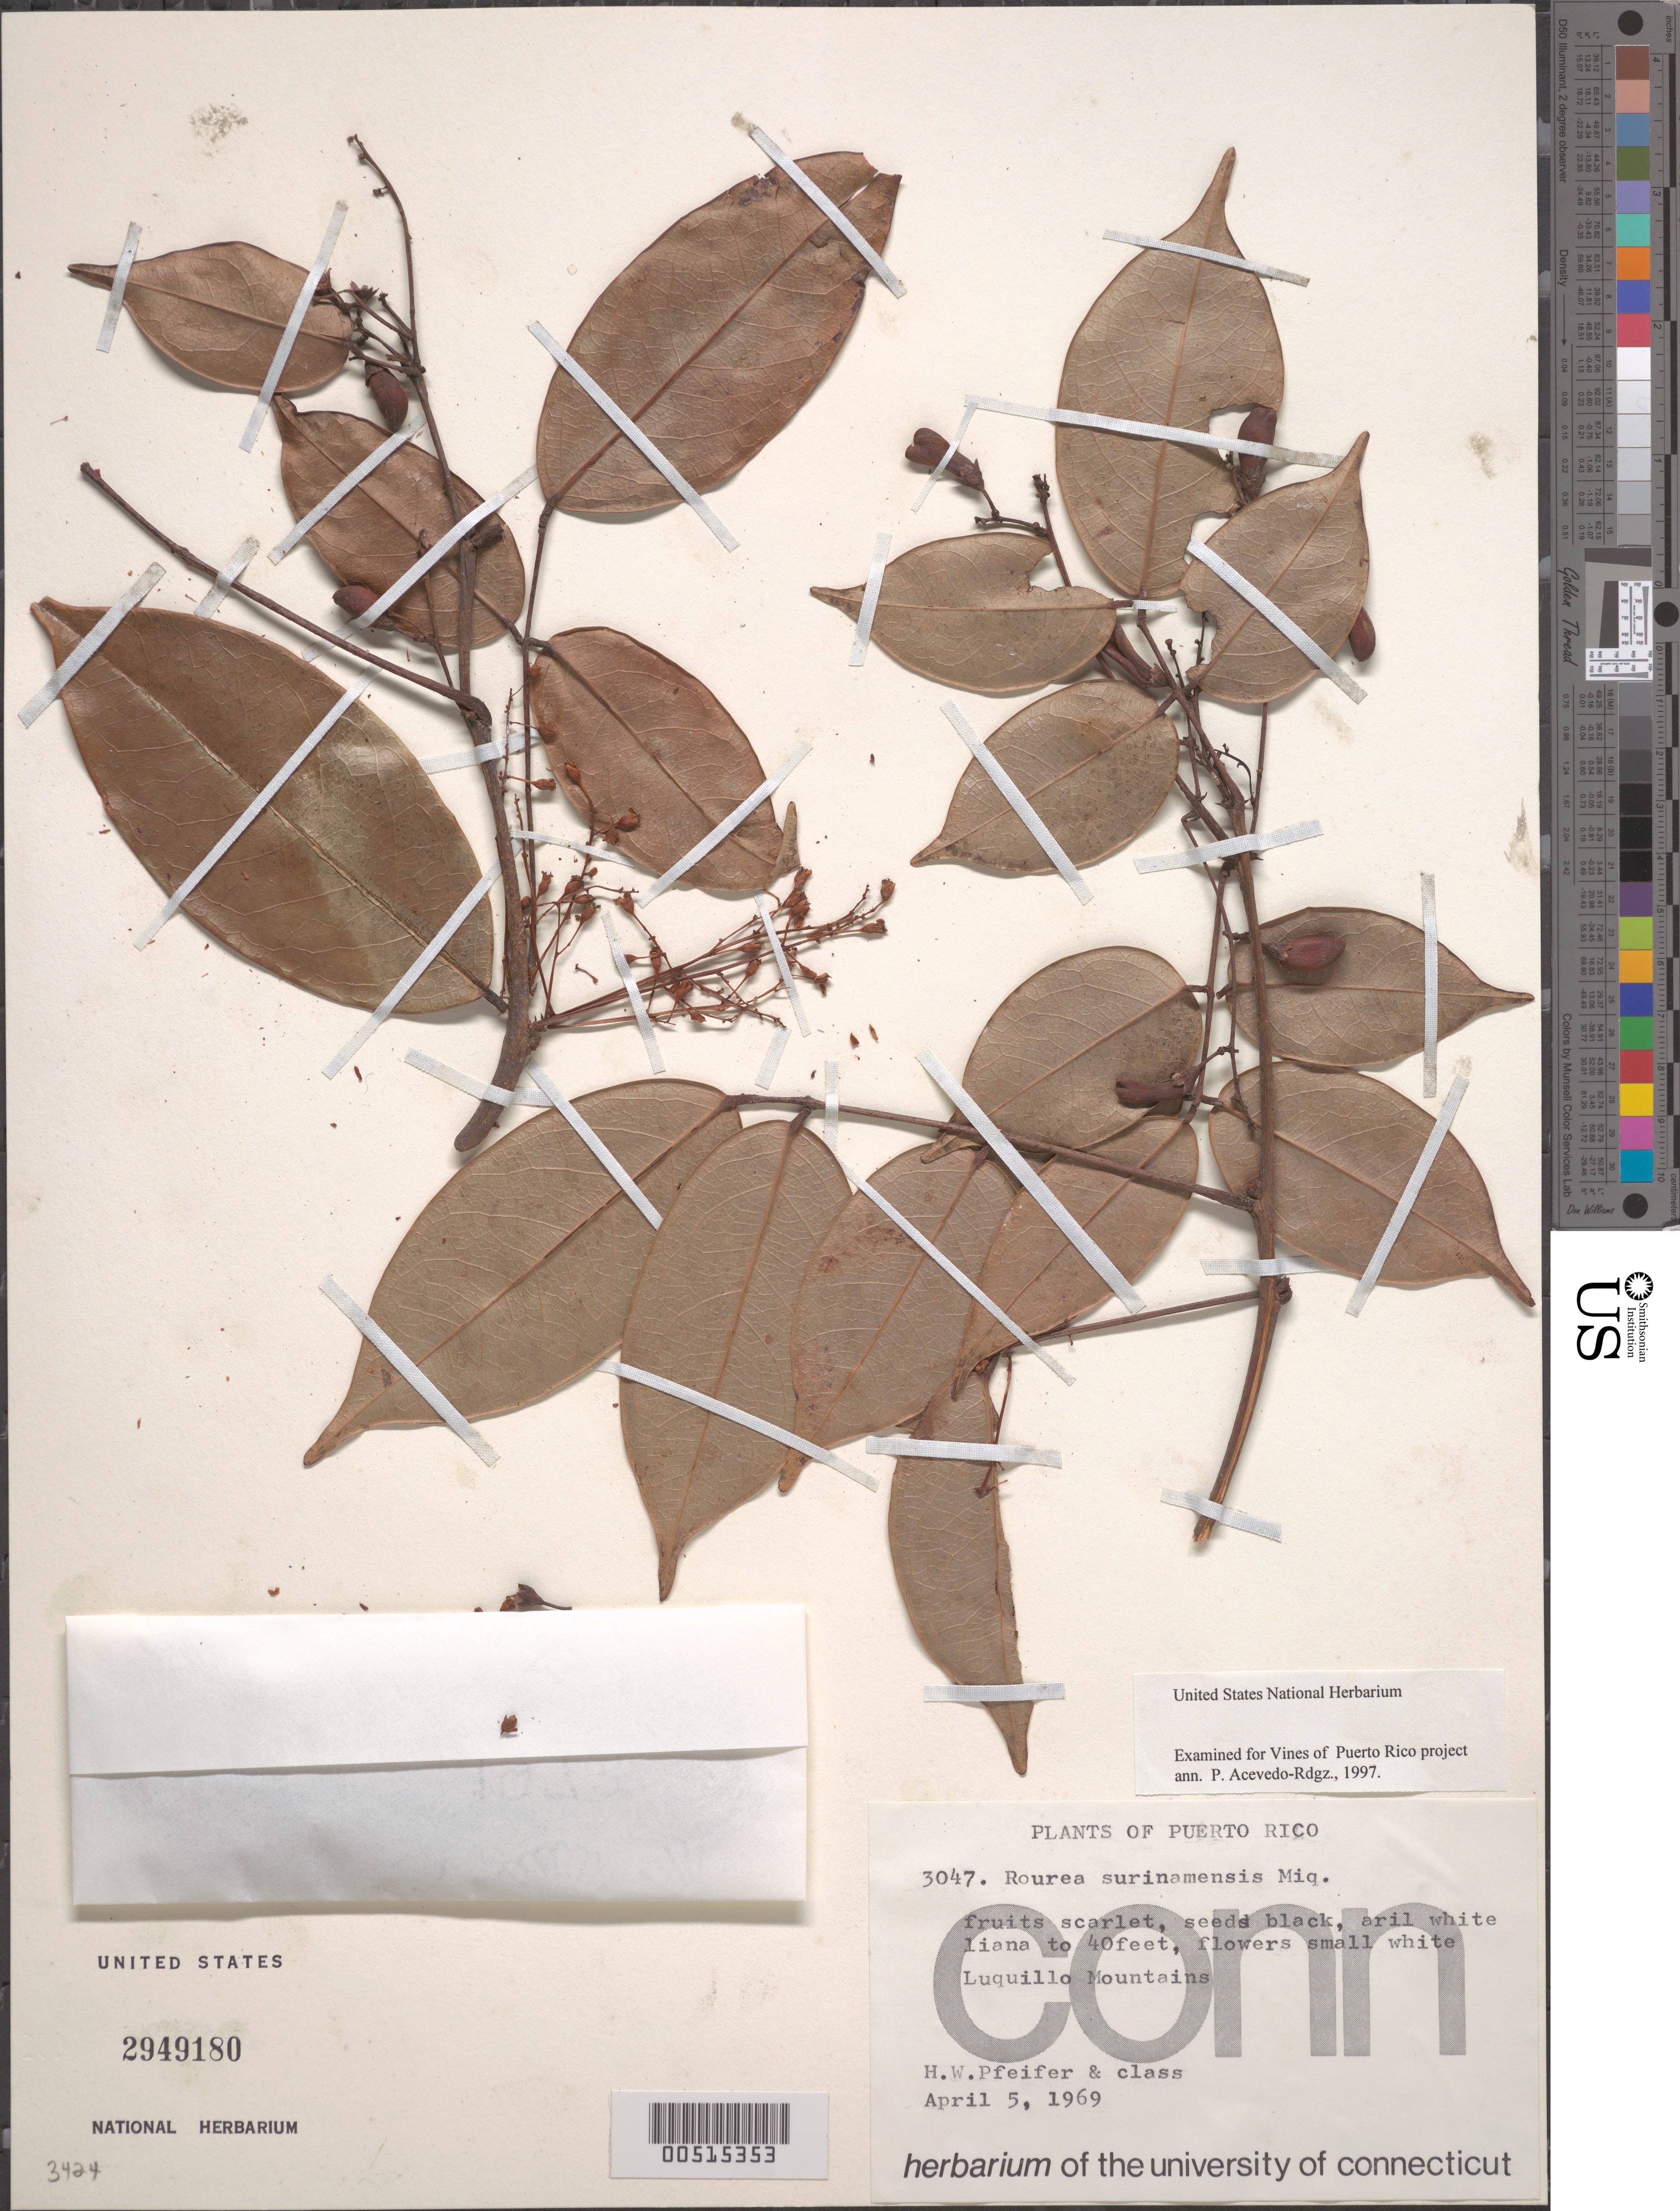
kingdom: Plantae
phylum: Tracheophyta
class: Magnoliopsida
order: Oxalidales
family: Connaraceae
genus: Rourea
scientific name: Rourea surinamensis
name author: Miq.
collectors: H. W. Pfeifer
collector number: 3047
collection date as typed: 05 Apr 1969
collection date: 1969-04-05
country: Puerto Rico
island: Greater Antilles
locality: Luquillo Mountains.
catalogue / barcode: US 2949180